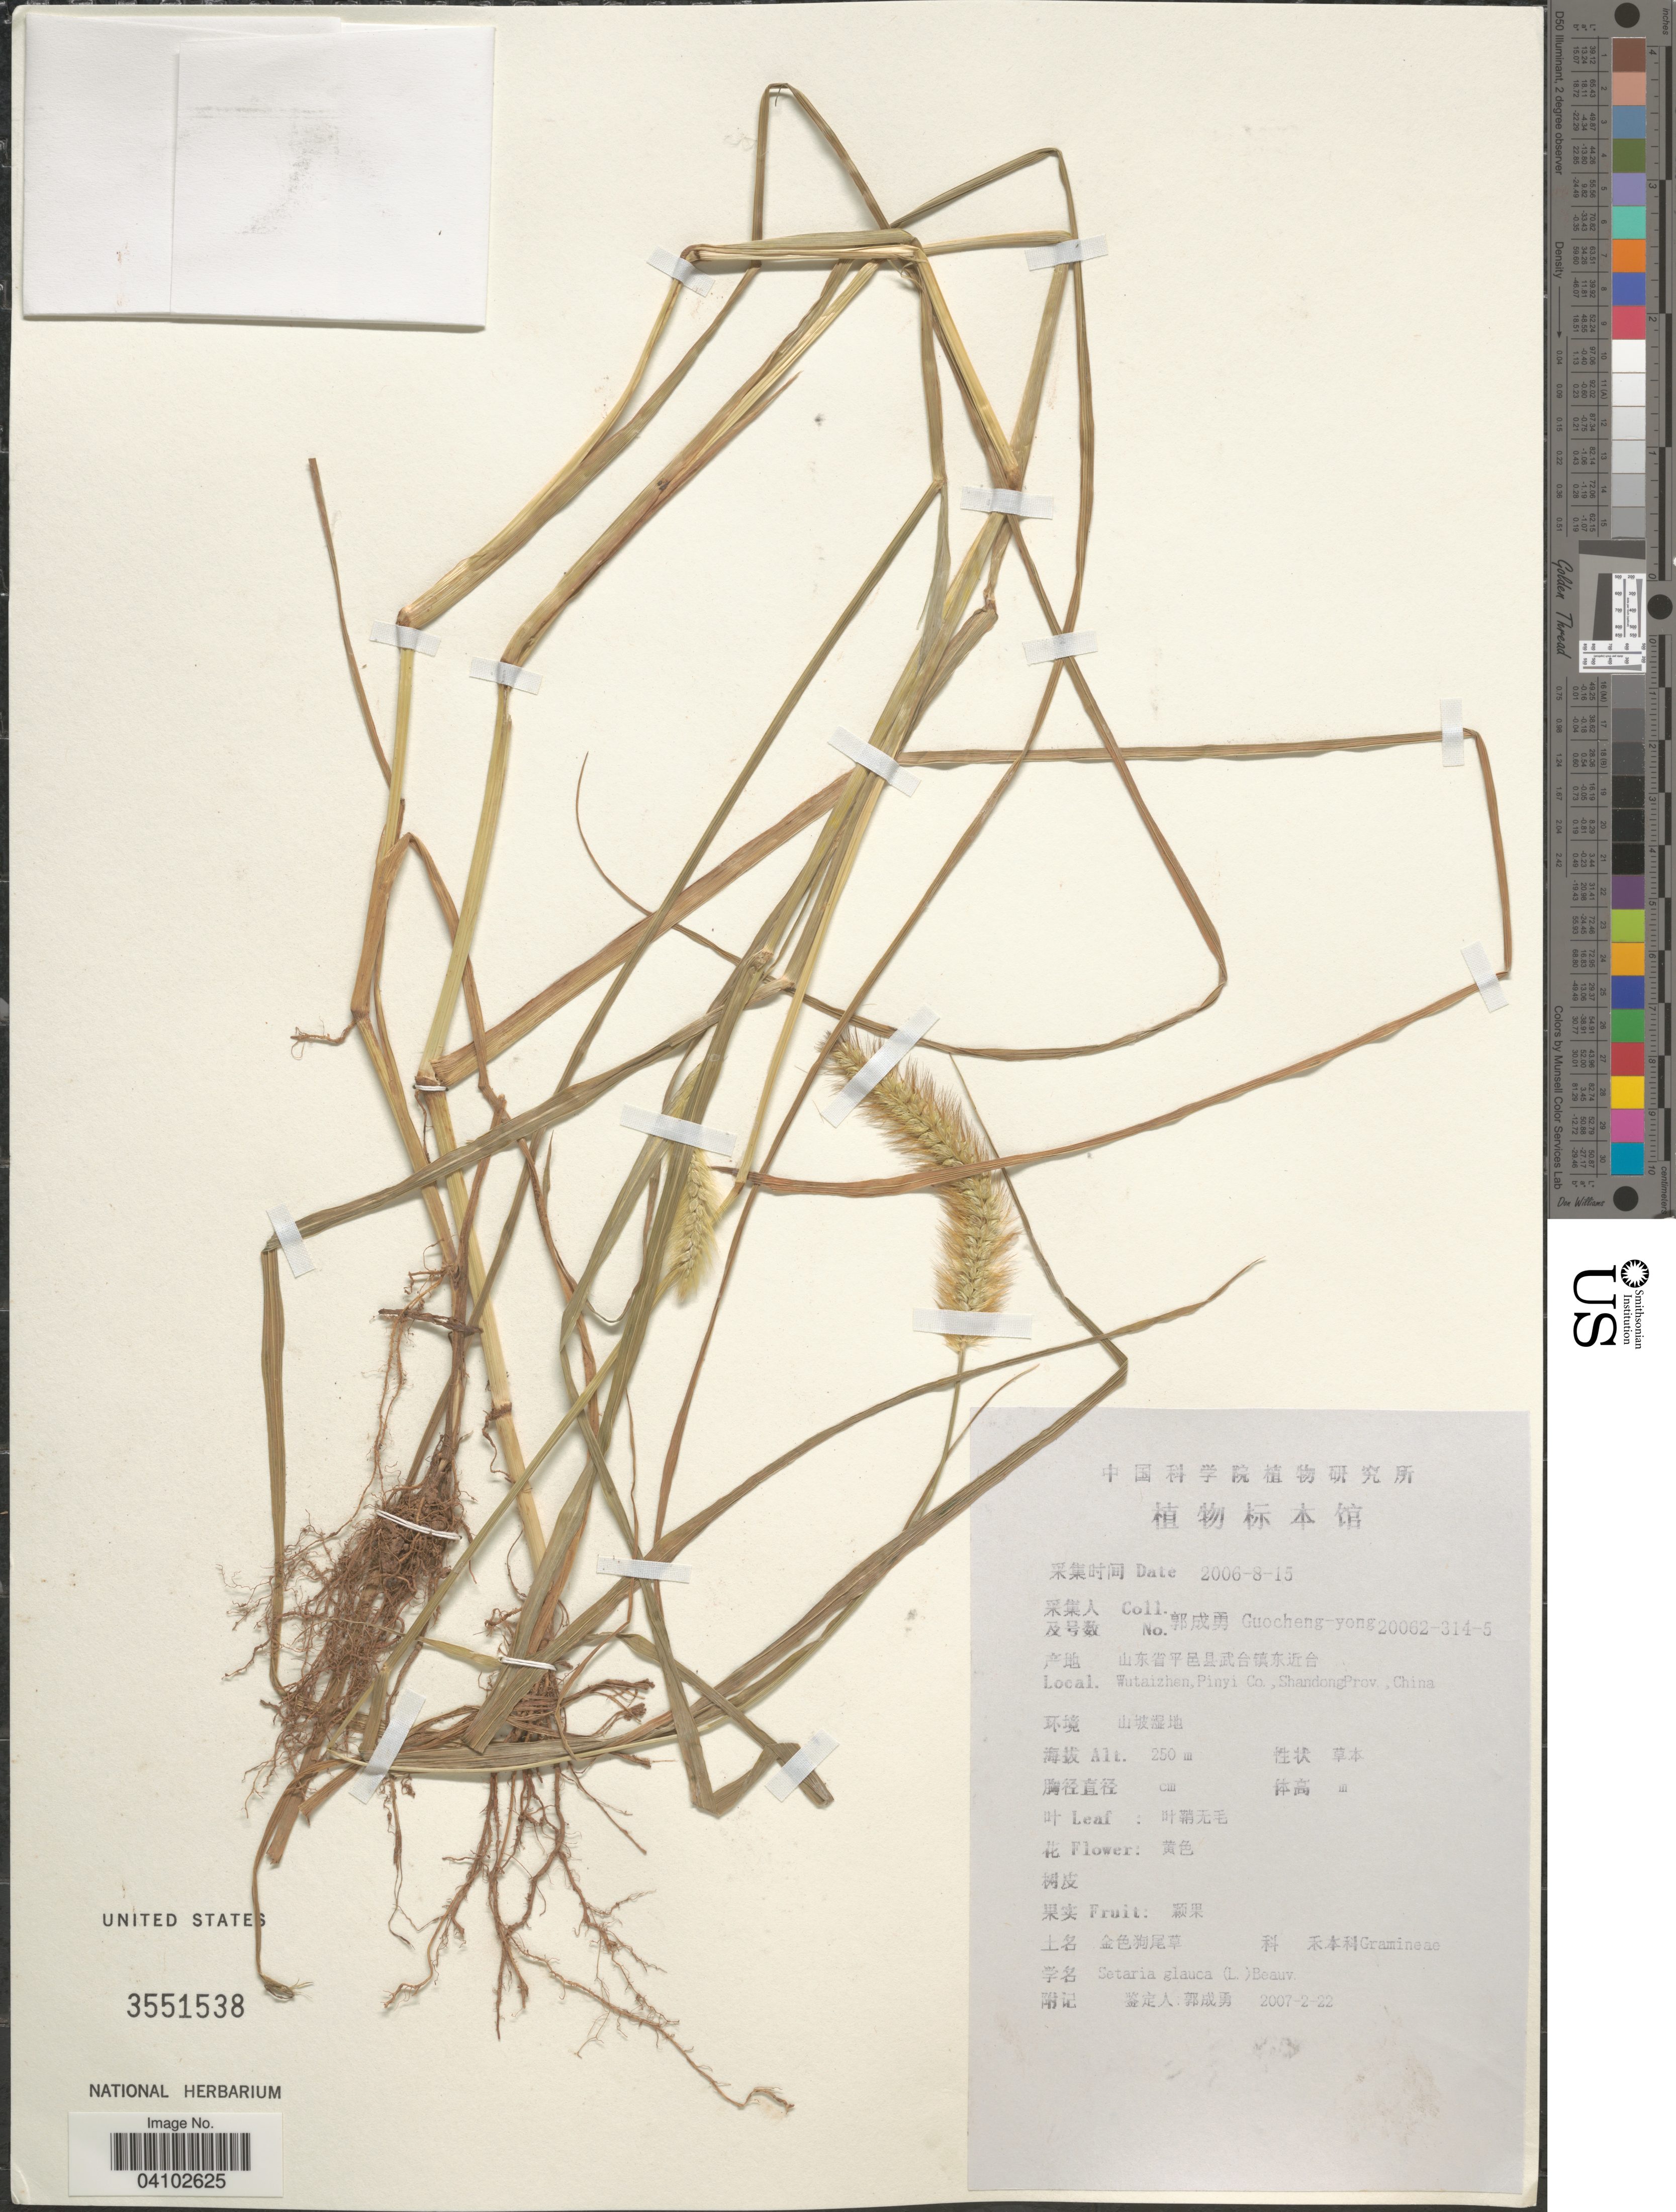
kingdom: Plantae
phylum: Tracheophyta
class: Liliopsida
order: Poales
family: Poaceae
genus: Cenchrus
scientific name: Cenchrus americanus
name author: (L.) Morrone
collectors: Guo cheng-yong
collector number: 20062-314-5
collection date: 2006-08-15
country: China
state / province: Shandong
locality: Wutaizhen, Pingyi Co.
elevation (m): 250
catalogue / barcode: US 3551538